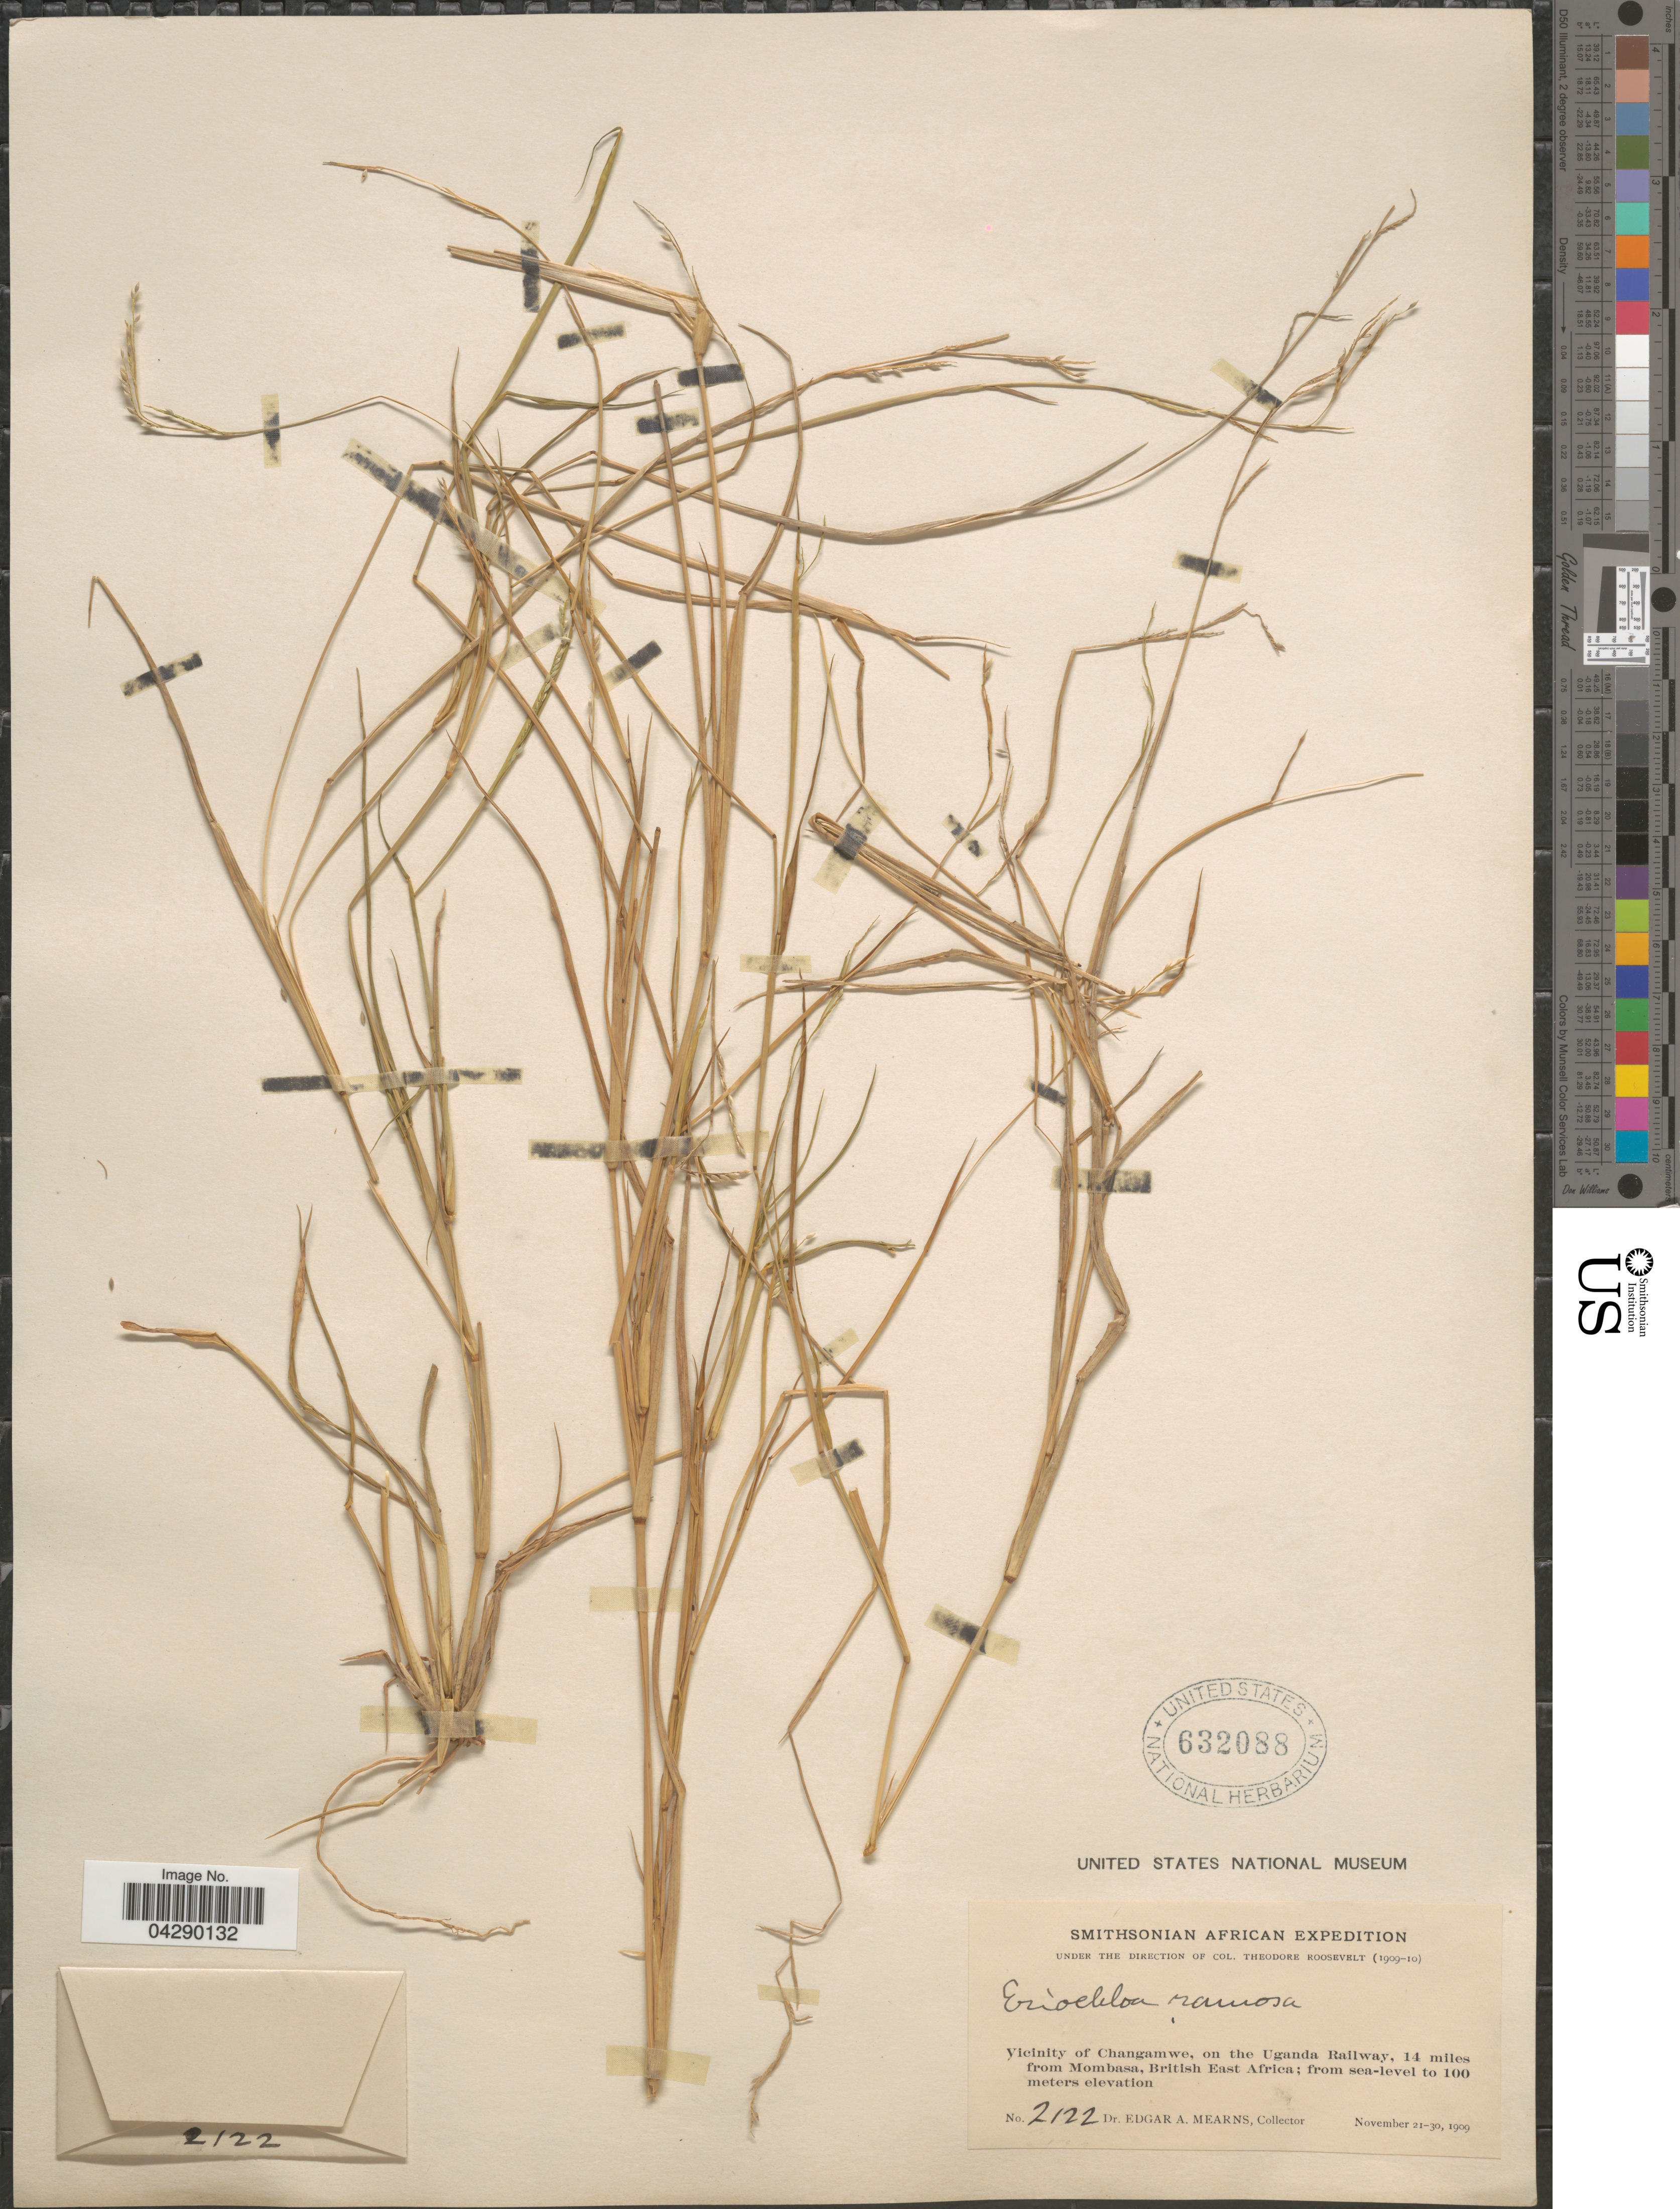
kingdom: Plantae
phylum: Tracheophyta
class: Liliopsida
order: Poales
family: Poaceae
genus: Eriochloa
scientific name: Eriochloa procera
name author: (Retz.) C.E. Hubb.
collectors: E. A. Mearns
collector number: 2122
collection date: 1909-11-21/1909-11-30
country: Uganda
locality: Smithsonian African Expedition. Vicinity of Changamwe, on the Uganda Railway, 14 miles from Mombasa, British East Africa.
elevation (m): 0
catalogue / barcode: US 632088